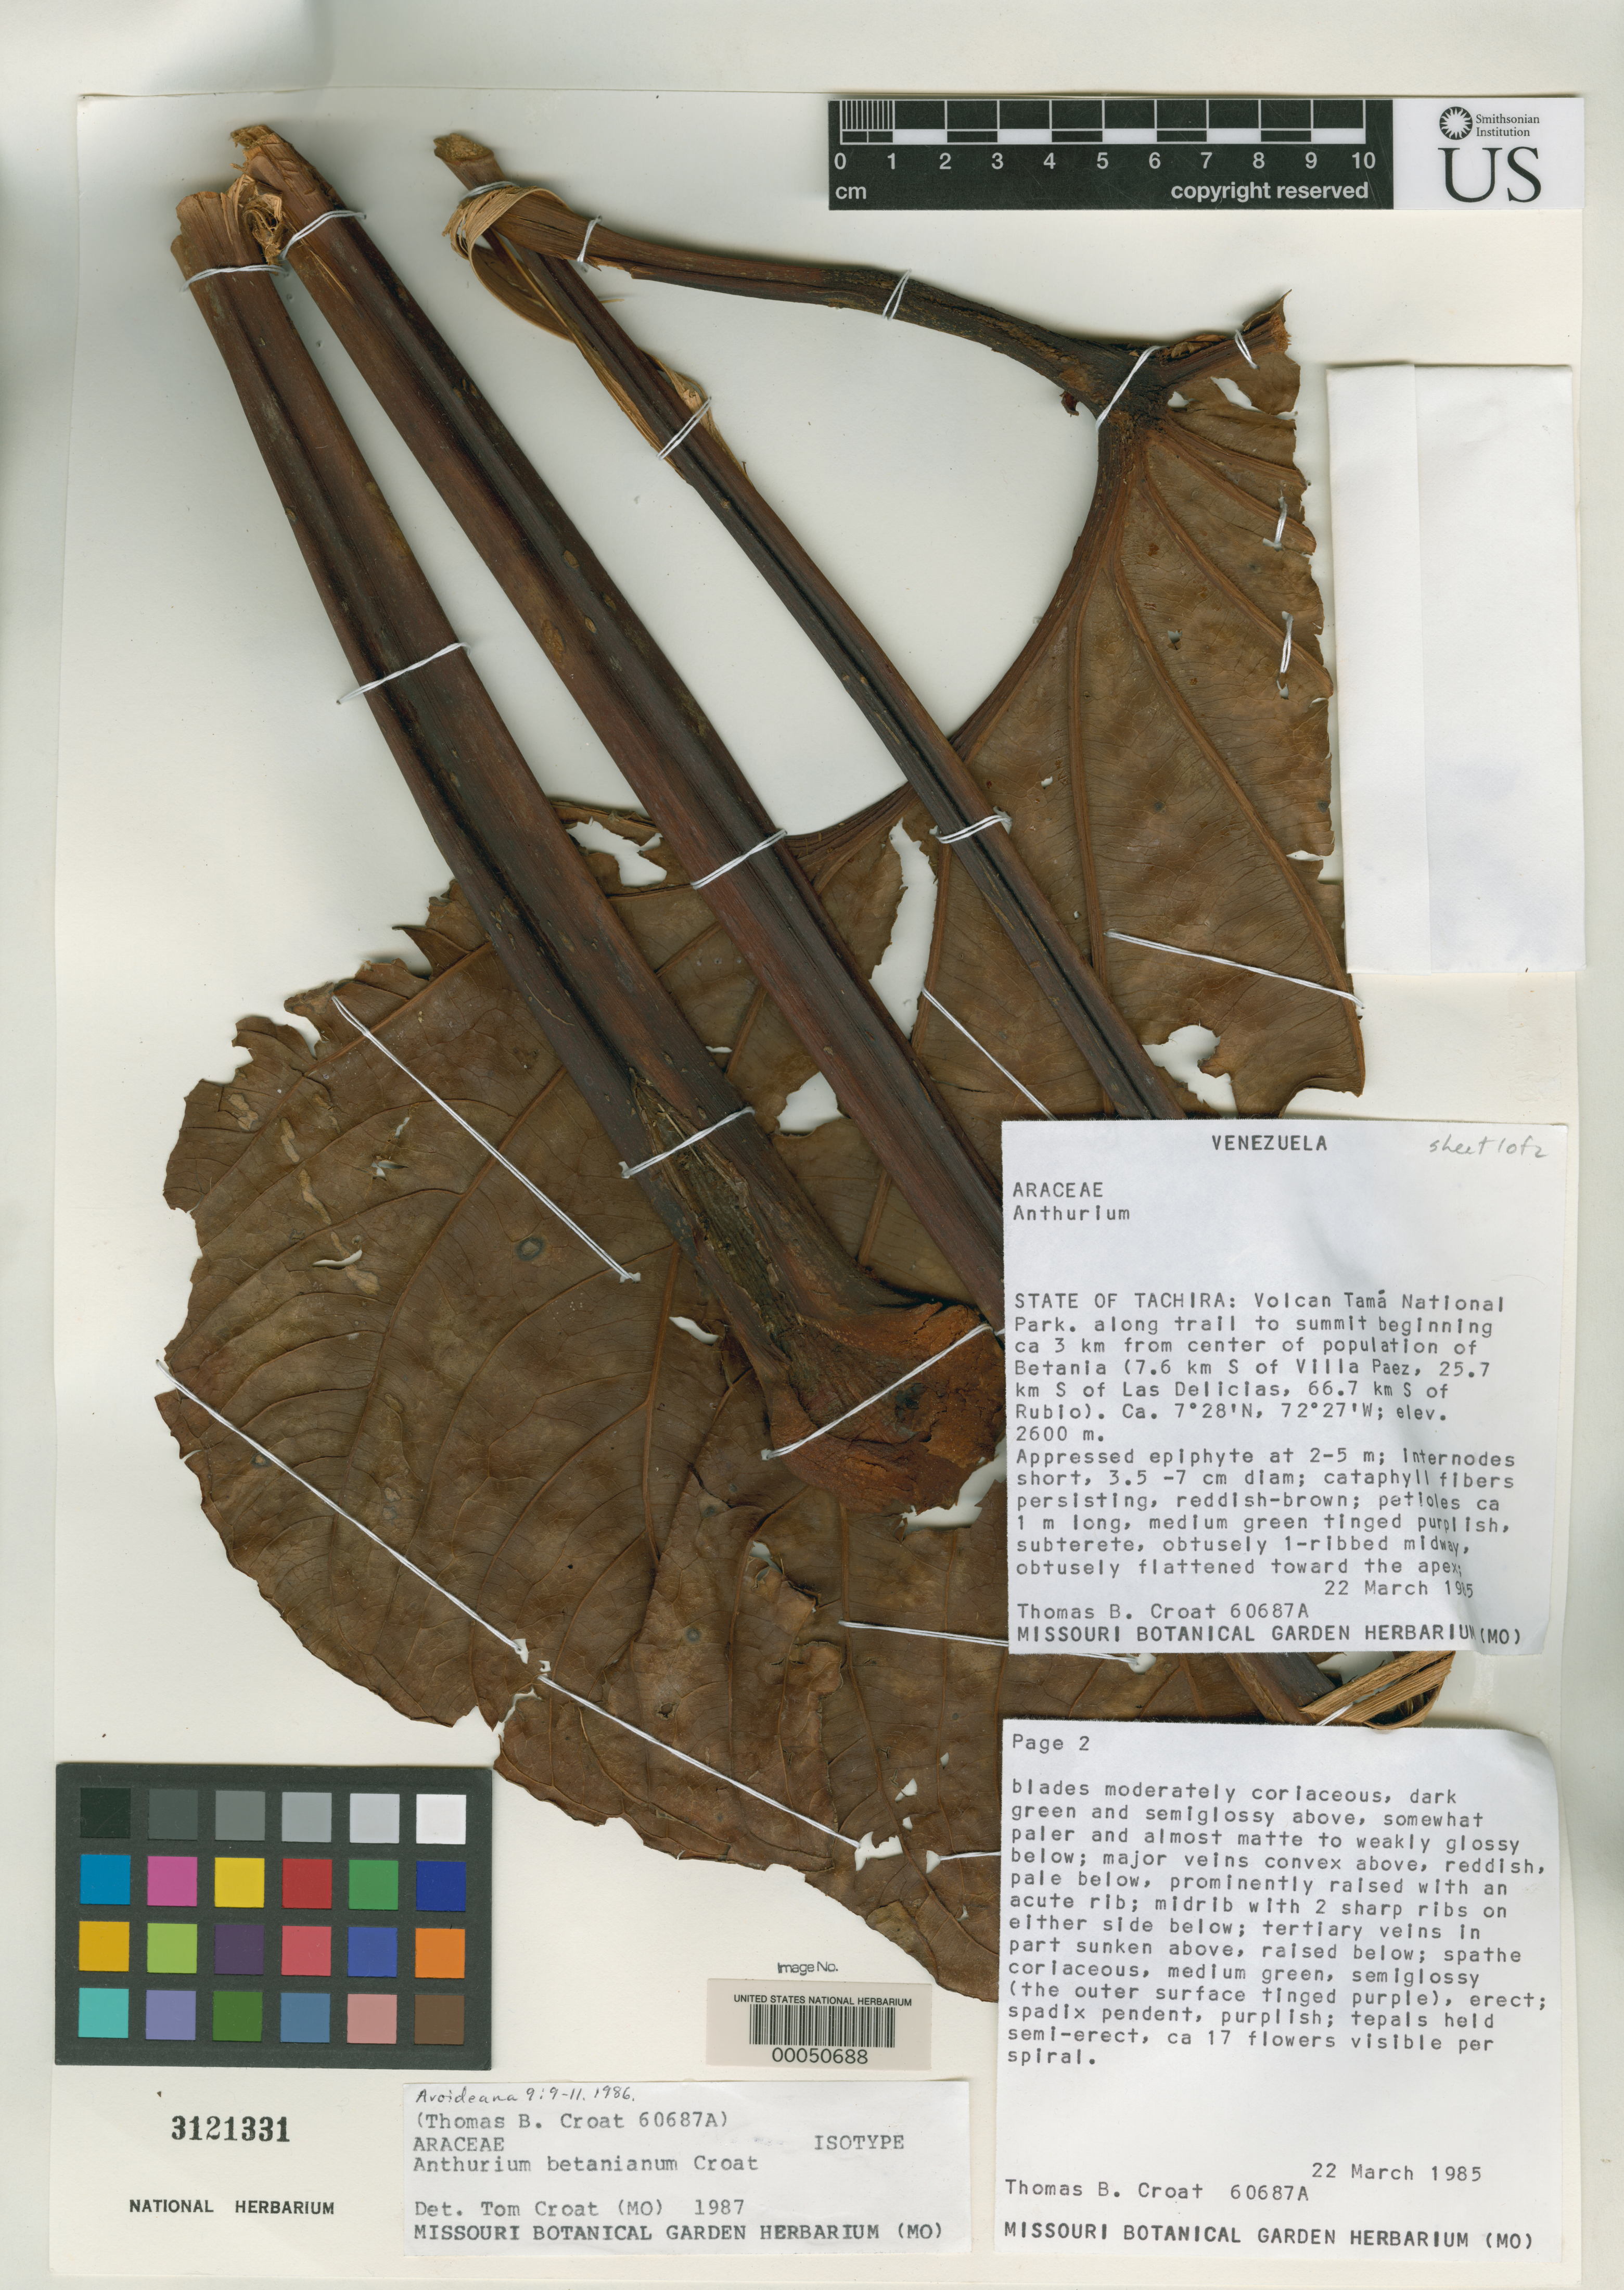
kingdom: Plantae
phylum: Tracheophyta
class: Liliopsida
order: Alismatales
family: Araceae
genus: Anthurium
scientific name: Anthurium betanianum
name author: Croat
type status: Isotype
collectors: T. B. Croat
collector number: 60687 a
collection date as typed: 22 Mar 1985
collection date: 1985-03-22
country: Venezuela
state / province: Tachira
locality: Volcan Tama National Park, trail to summit beg. ca 3 km from center of population of Betania.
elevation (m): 2600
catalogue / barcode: US 3121331